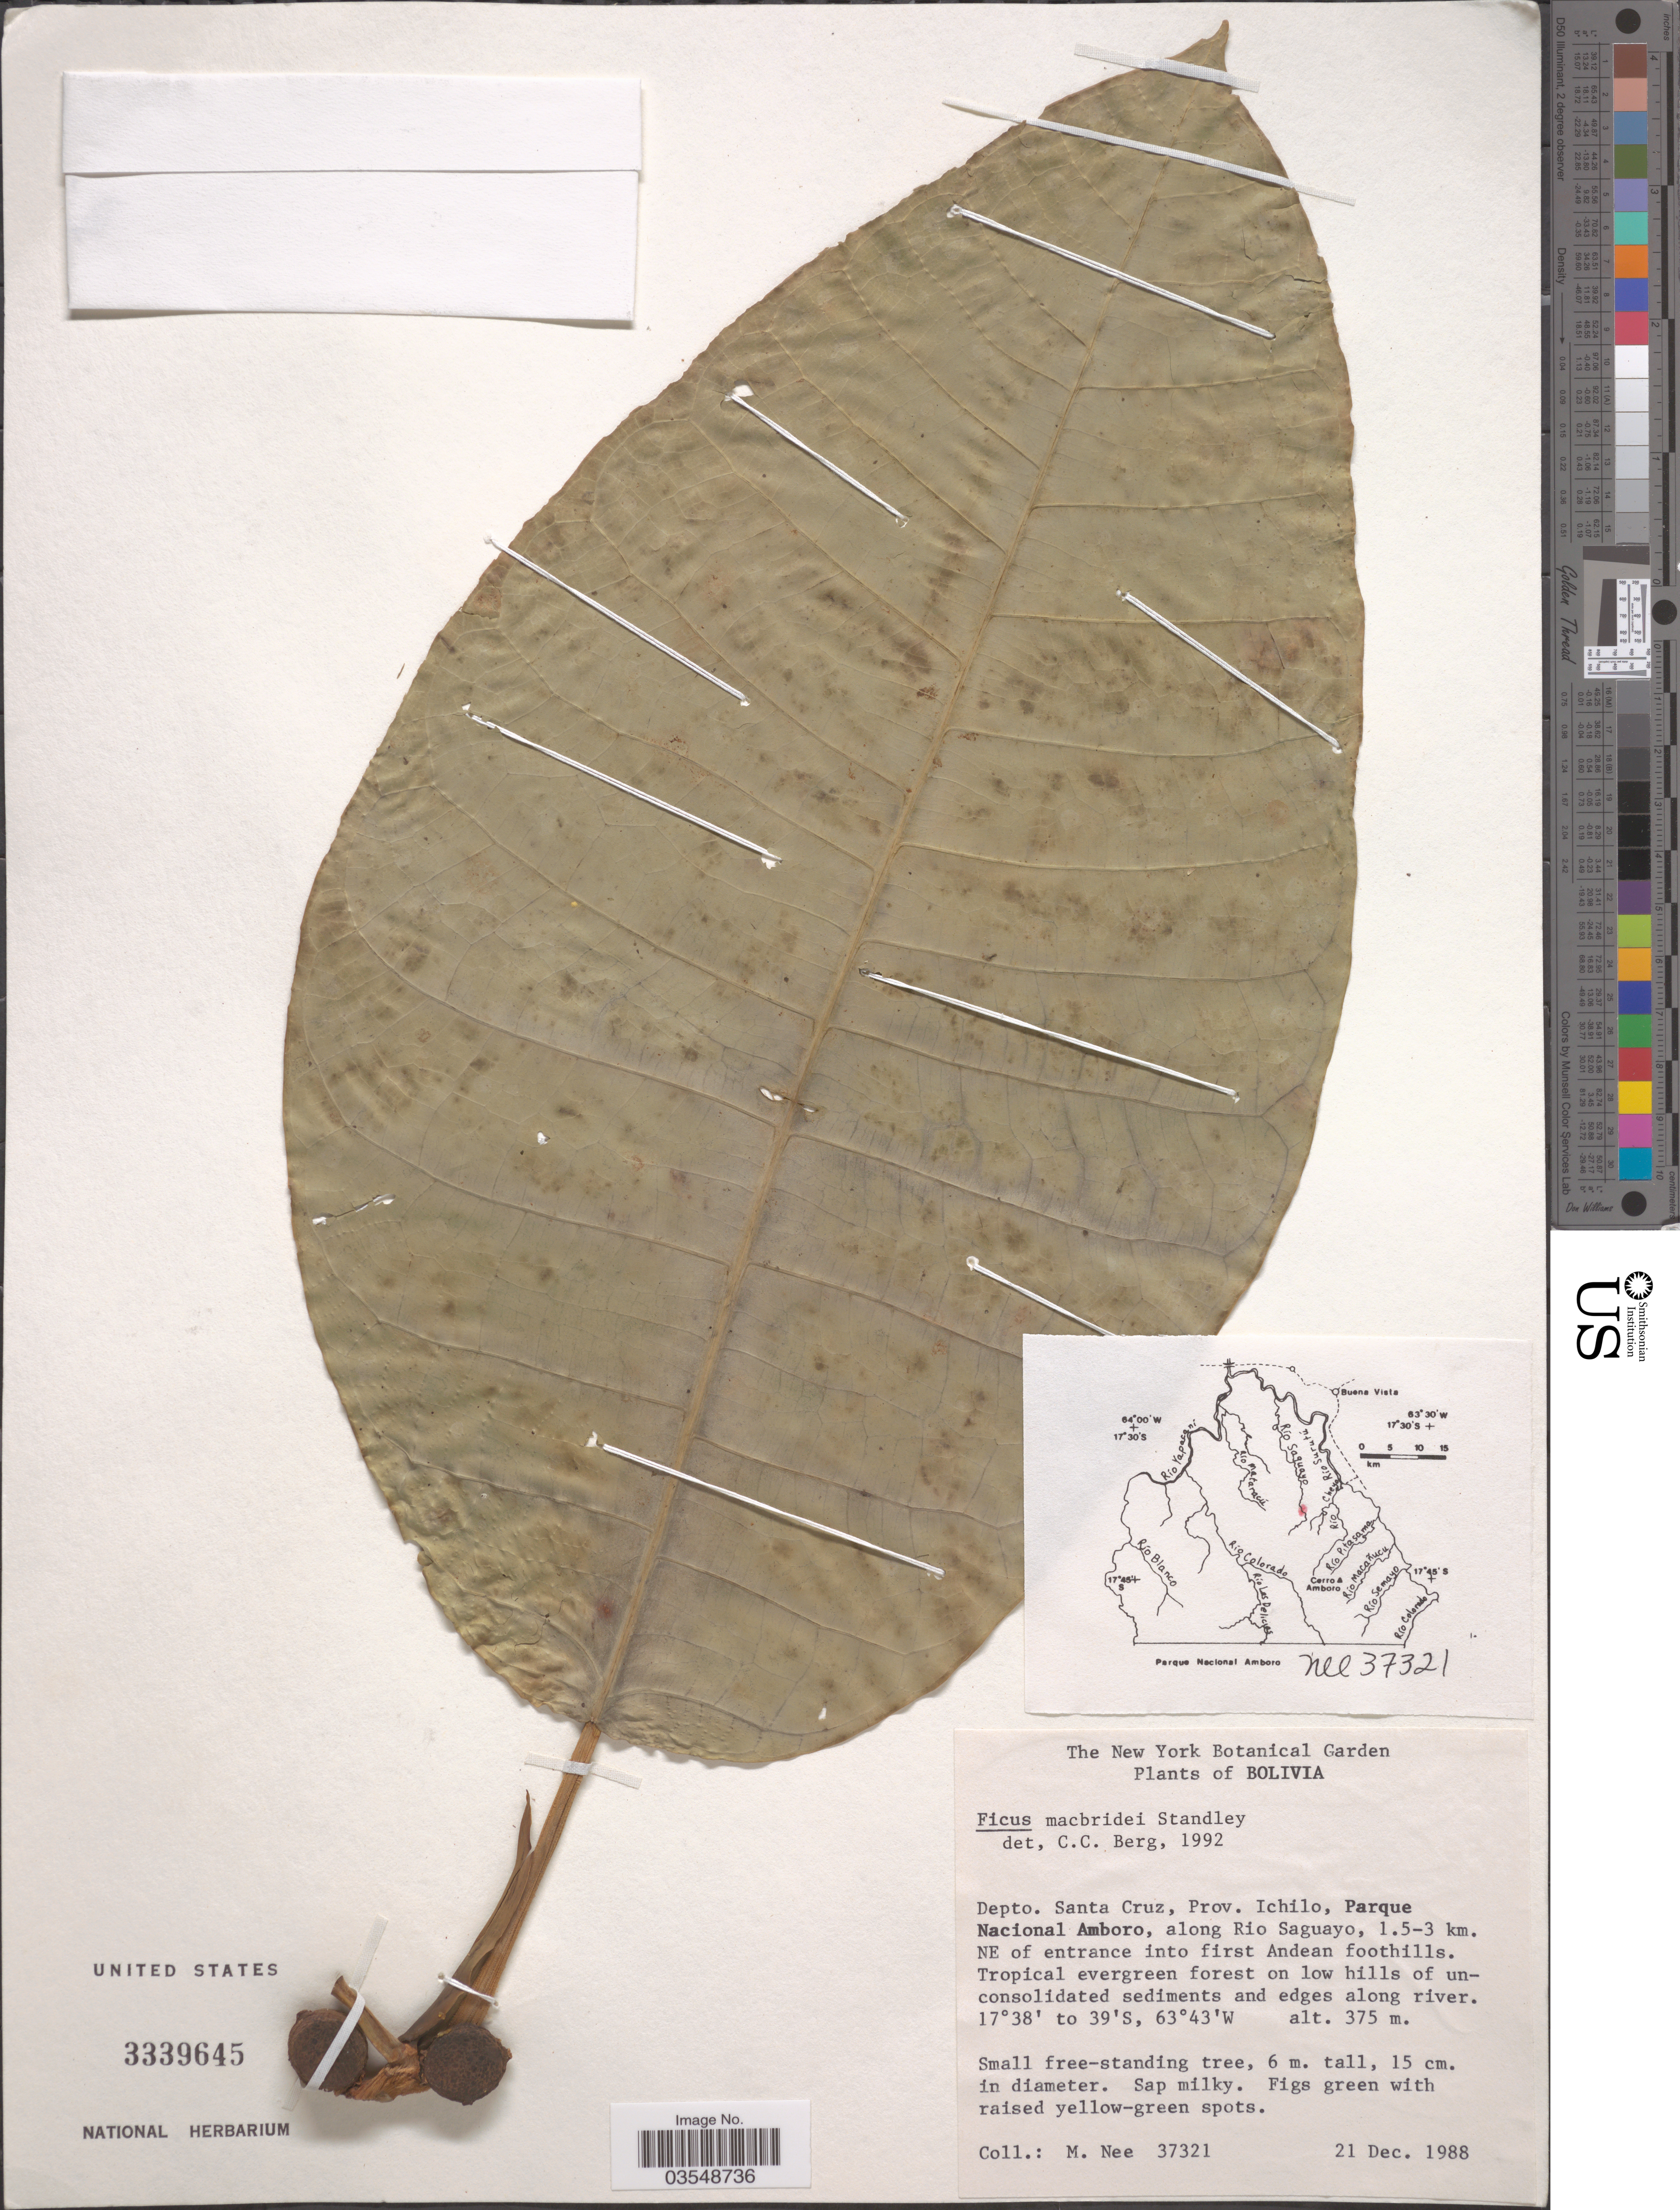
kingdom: Plantae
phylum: Tracheophyta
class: Magnoliopsida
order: Rosales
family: Moraceae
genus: Ficus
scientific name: Ficus macbridei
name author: Standl.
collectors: M. Nee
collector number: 37321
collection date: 1988-12-21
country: Bolivia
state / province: Santa Cruz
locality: Depto. Santa Cruz, prov. Ichilo, Parque Nacional Amboro, along Rio Saguayo, 1.5-3 km. NE of entrance into first Andean foothills.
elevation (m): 375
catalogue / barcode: US 3339645